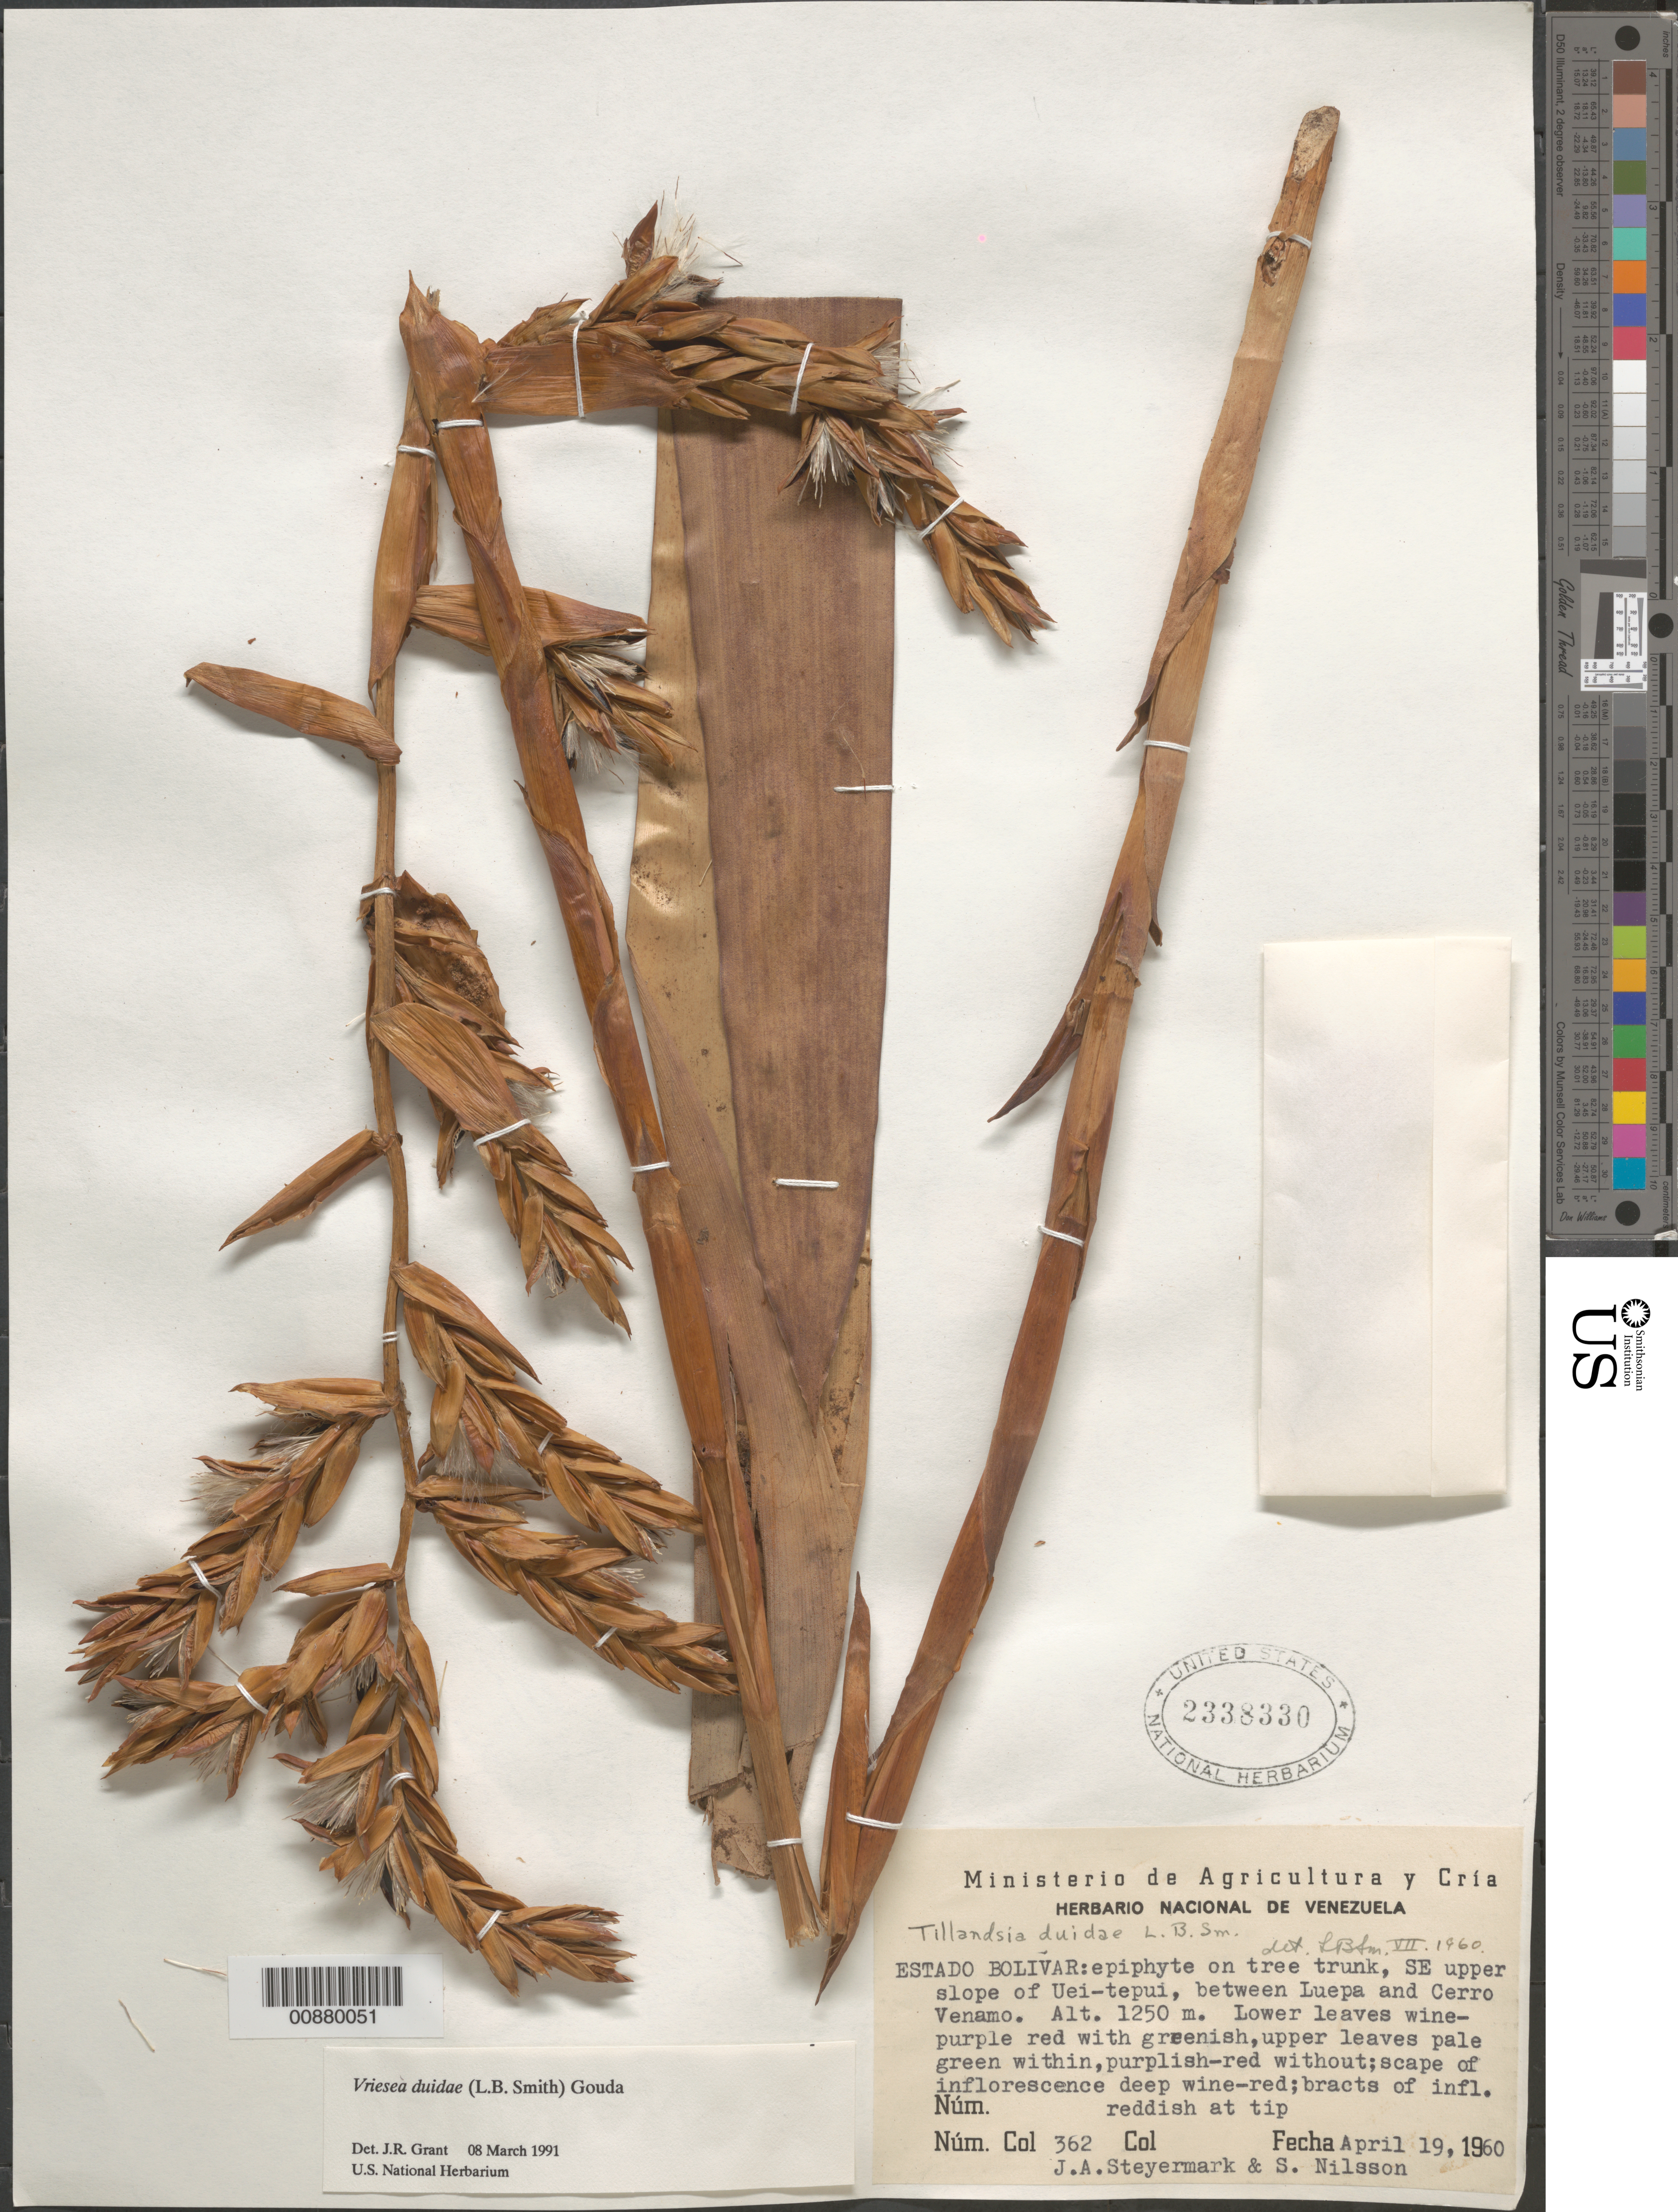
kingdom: Plantae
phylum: Tracheophyta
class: Liliopsida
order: Poales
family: Bromeliaceae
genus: Vriesea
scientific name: Vriesea duidae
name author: (L.B. Sm.) Gouda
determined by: Grant, J. R., (SWITZERLAND)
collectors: J. Steyermark & S. Nilsson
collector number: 60 362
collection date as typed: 19-Apr-60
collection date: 1960-04-19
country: Venezuela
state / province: Bolívar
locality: Uei-tepuí, between Luepa and Cerro Venamo, SE upper slope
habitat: On tree trunk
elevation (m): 1250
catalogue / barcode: US 2338330